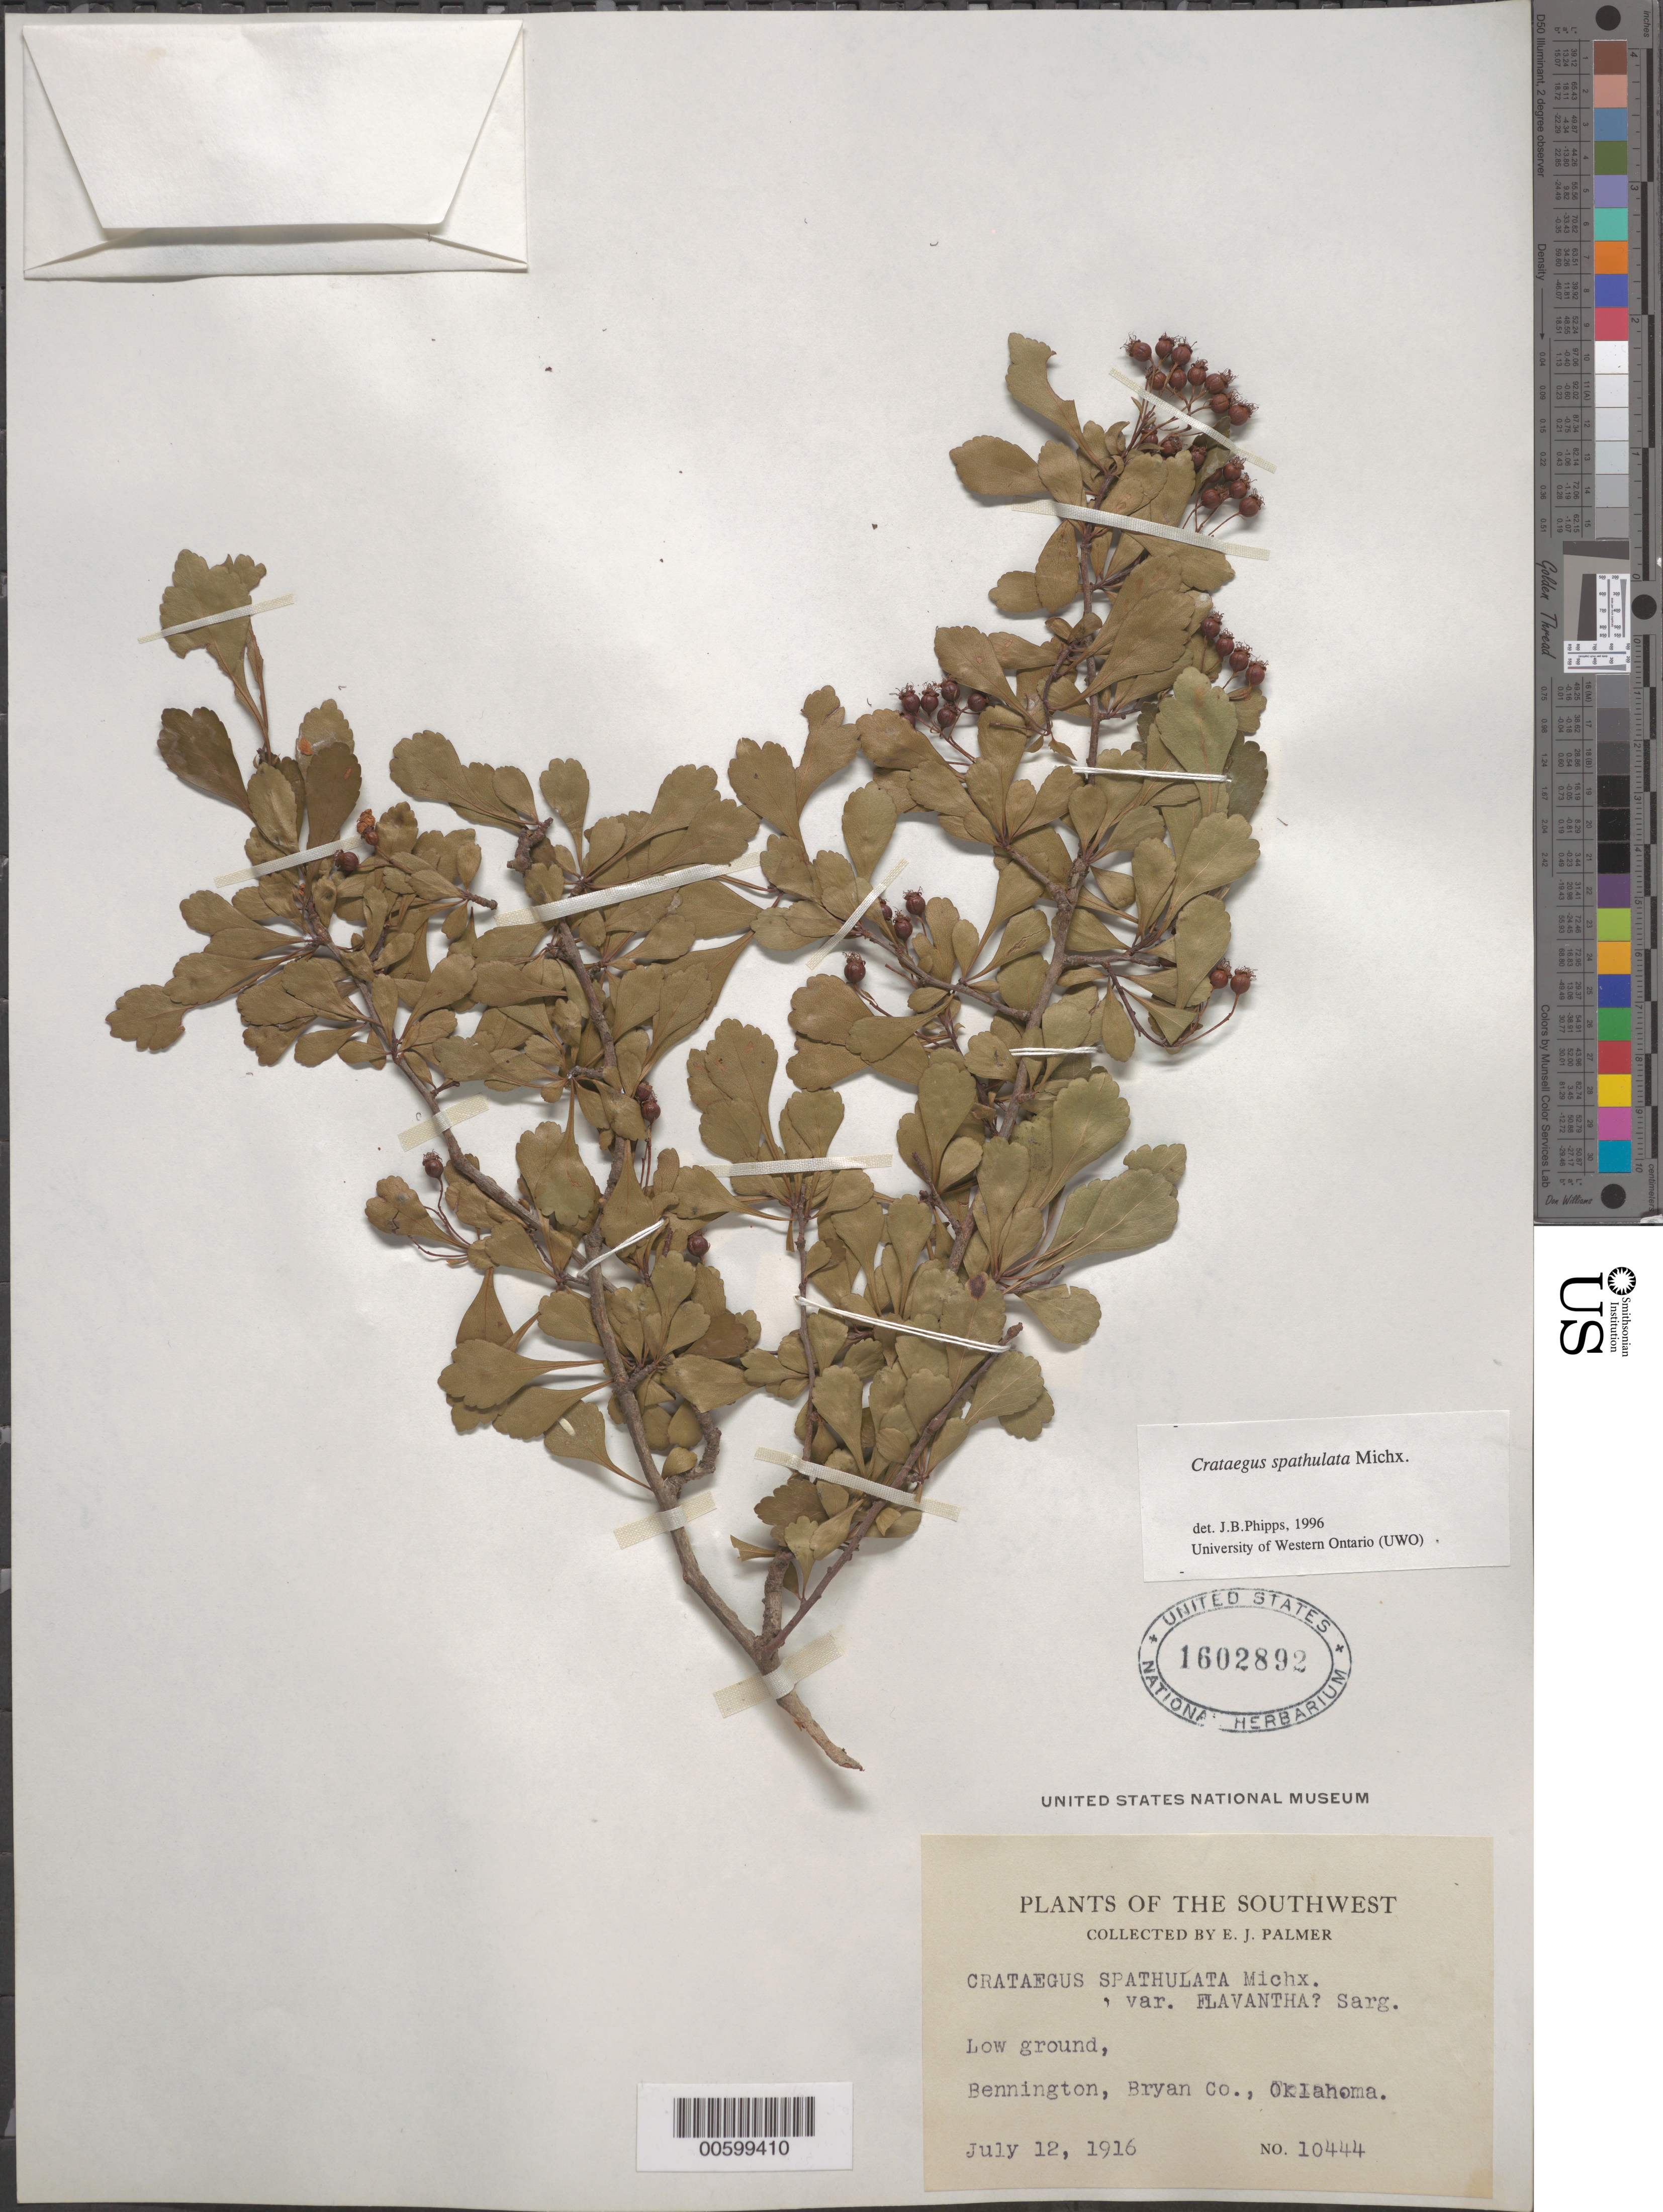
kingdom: Plantae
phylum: Tracheophyta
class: Magnoliopsida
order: Rosales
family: Rosaceae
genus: Crataegus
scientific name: Crataegus spathulata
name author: Michx.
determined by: Phipps, James B., (UWO), University of Western Ontario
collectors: E. J. Palmer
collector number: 10444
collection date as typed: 12 Jul 1916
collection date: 1916-07-12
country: United States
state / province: Oklahoma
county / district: Bryan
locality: Bennington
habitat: Low ground.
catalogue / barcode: US 1602892